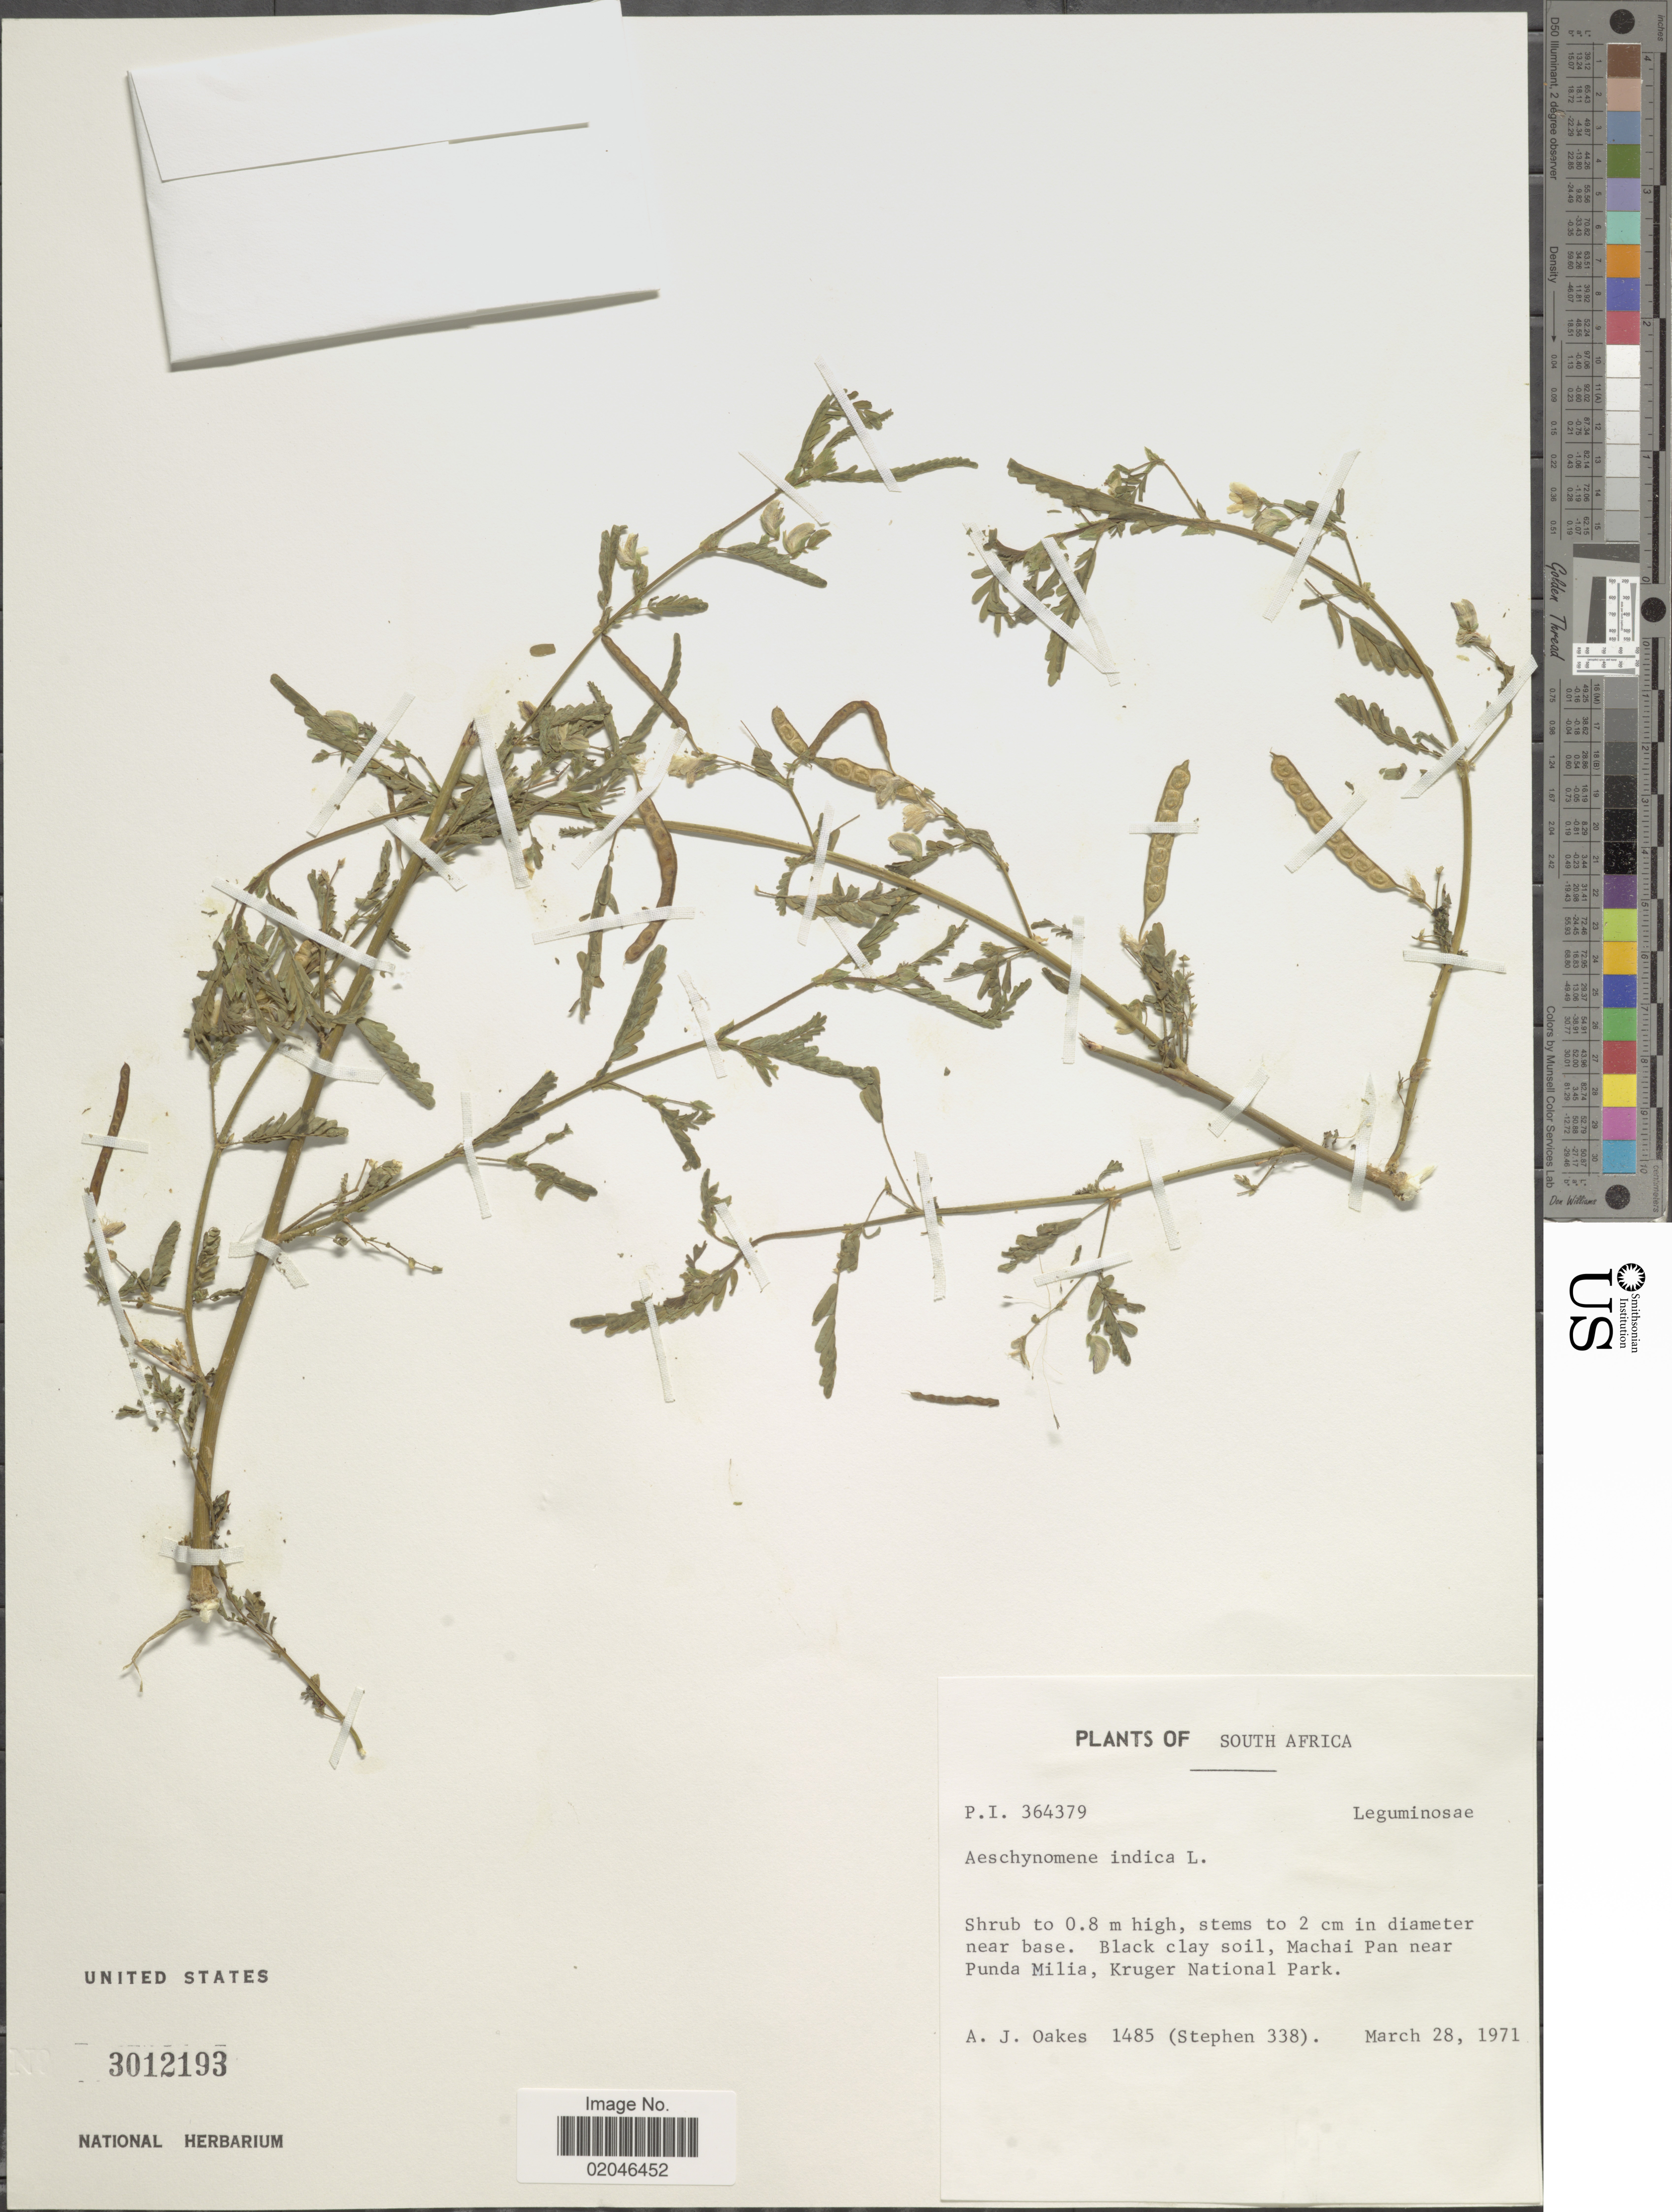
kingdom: Plantae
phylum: Tracheophyta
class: Magnoliopsida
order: Fabales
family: Fabaceae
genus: Aeschynomene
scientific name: Aeschynomene indica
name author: L.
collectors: A. Oakes & Stephen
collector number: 1485/338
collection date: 1971-03-28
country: South Africa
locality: Machai Pan near Punda Milia, Kruger National Park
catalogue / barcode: US 3012193